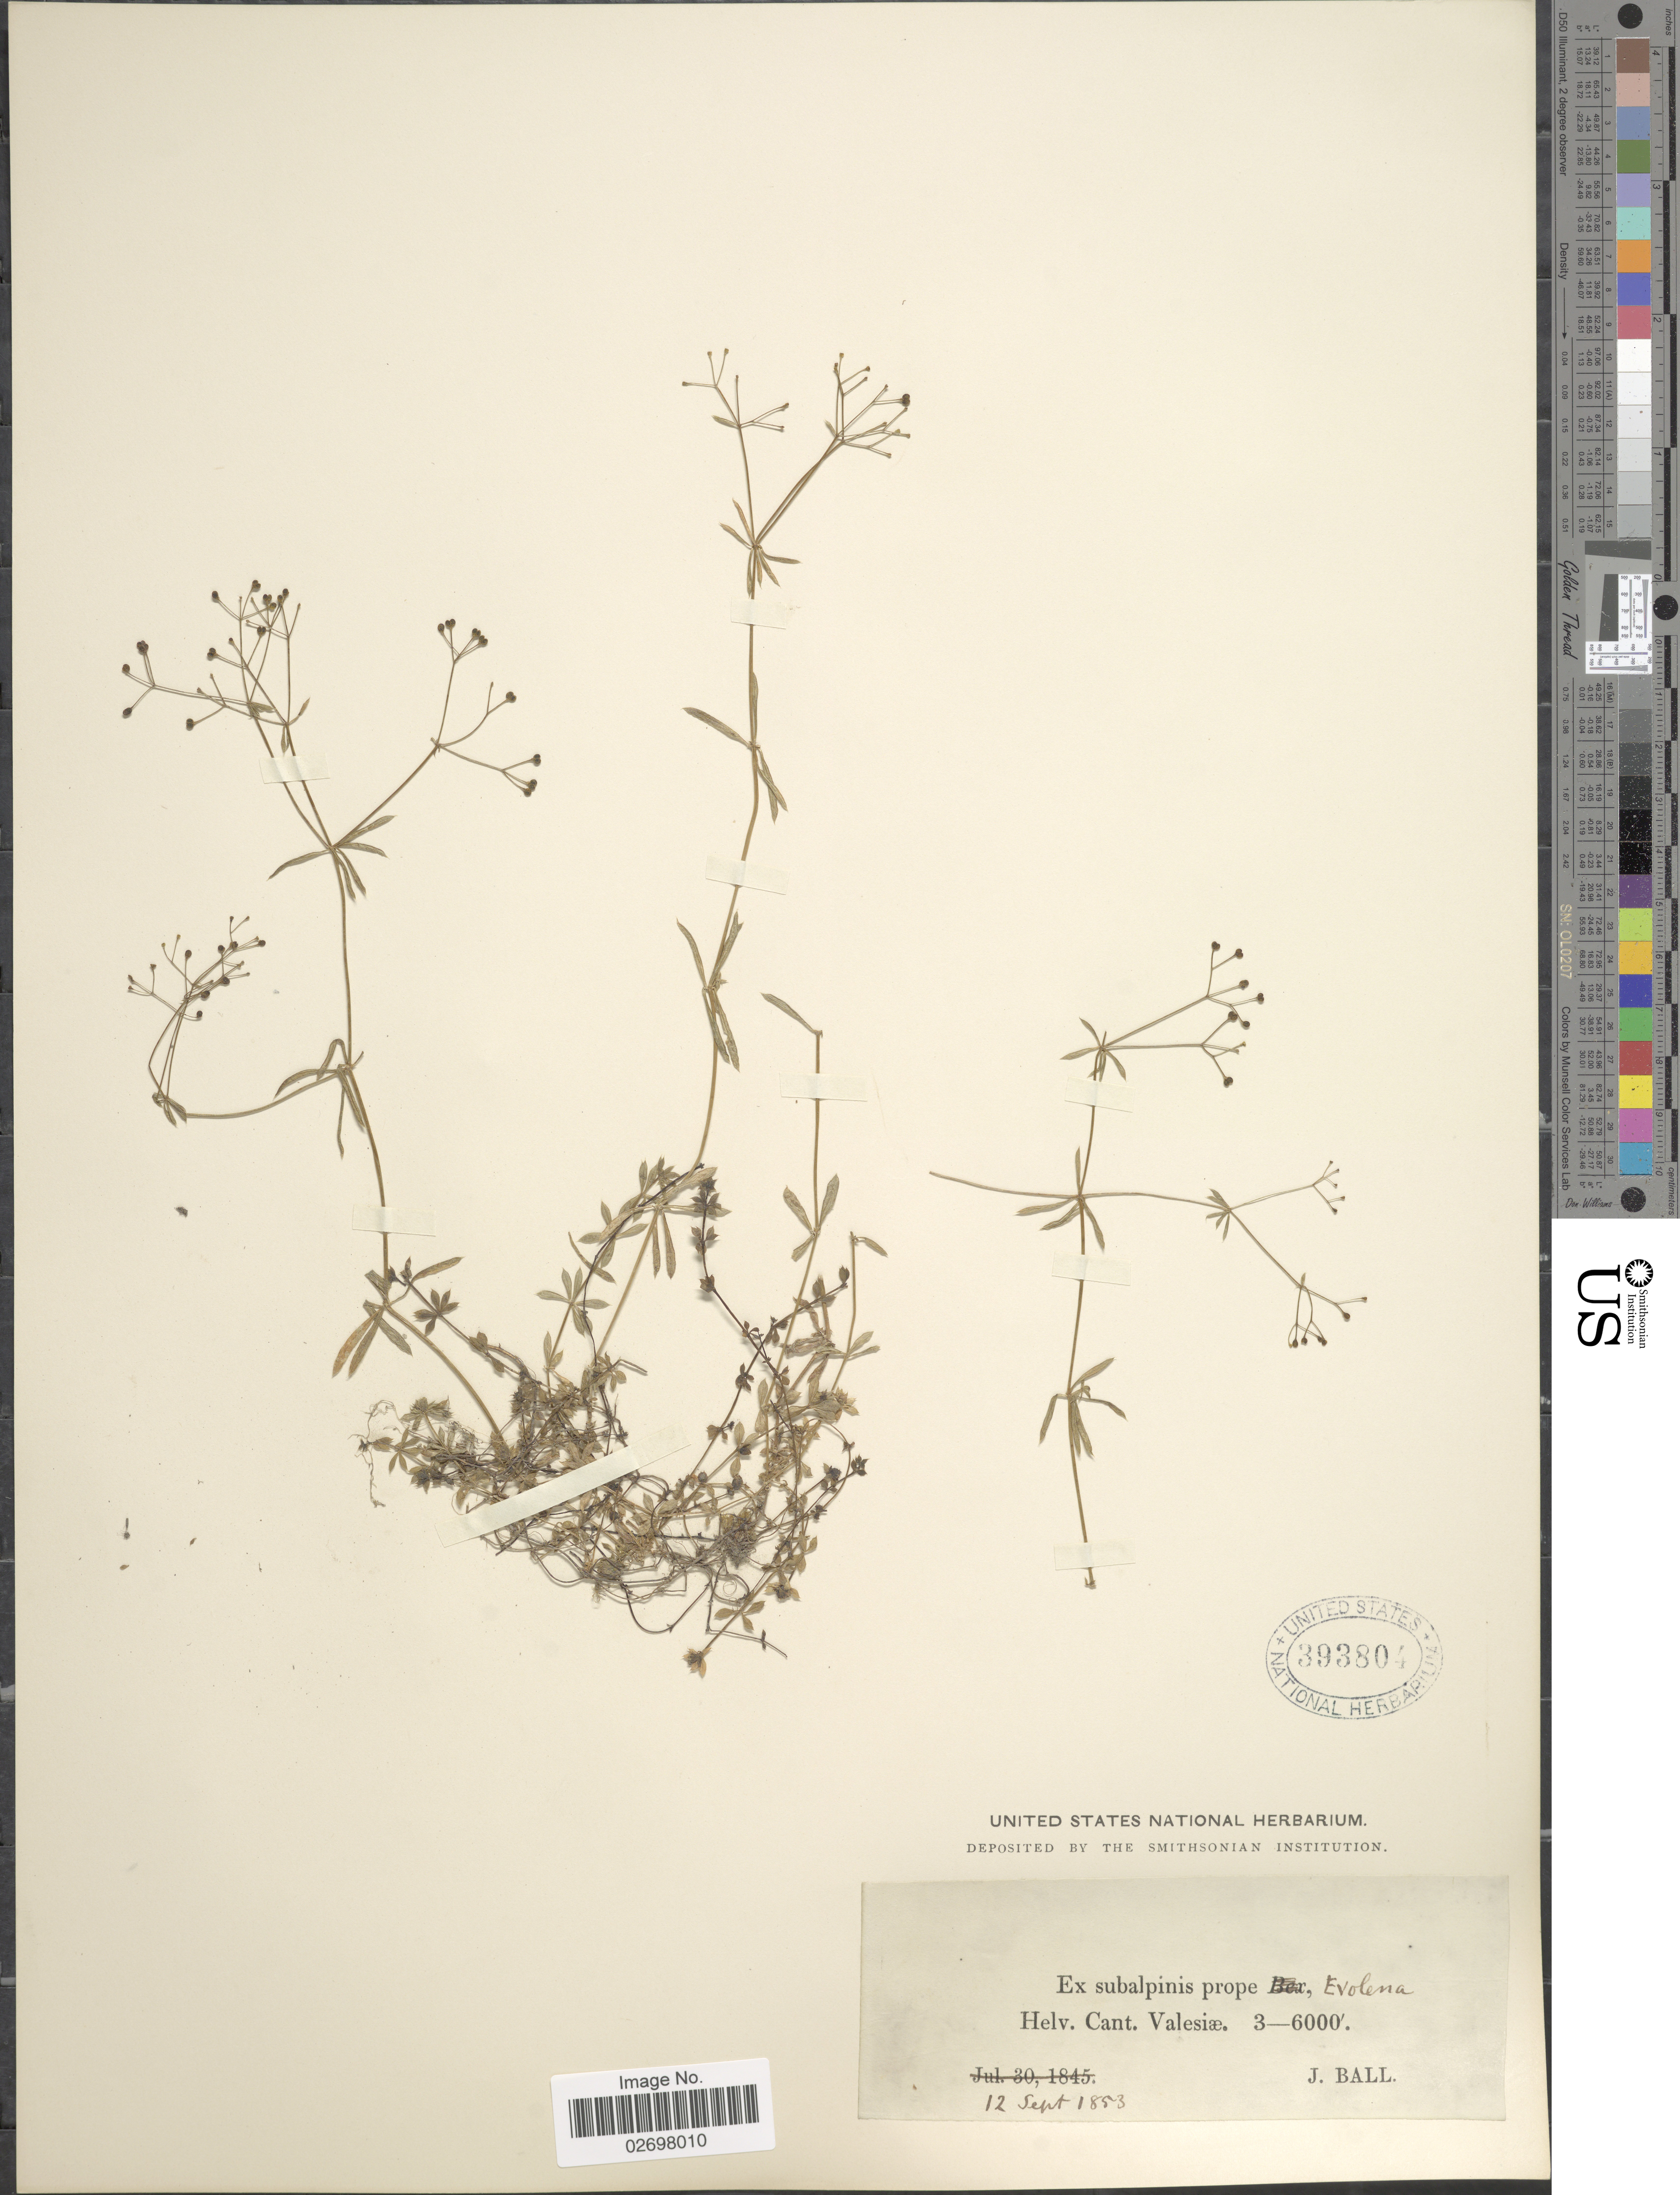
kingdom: Plantae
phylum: Tracheophyta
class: Magnoliopsida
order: Gentianales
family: Rubiaceae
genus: Galium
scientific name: Galium sp.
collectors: J. Ball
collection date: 1853-09-12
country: Switzerland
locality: Ex subalpinis prope, Evolena, Helv. Cant. Valesiae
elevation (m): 914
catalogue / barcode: US 393804